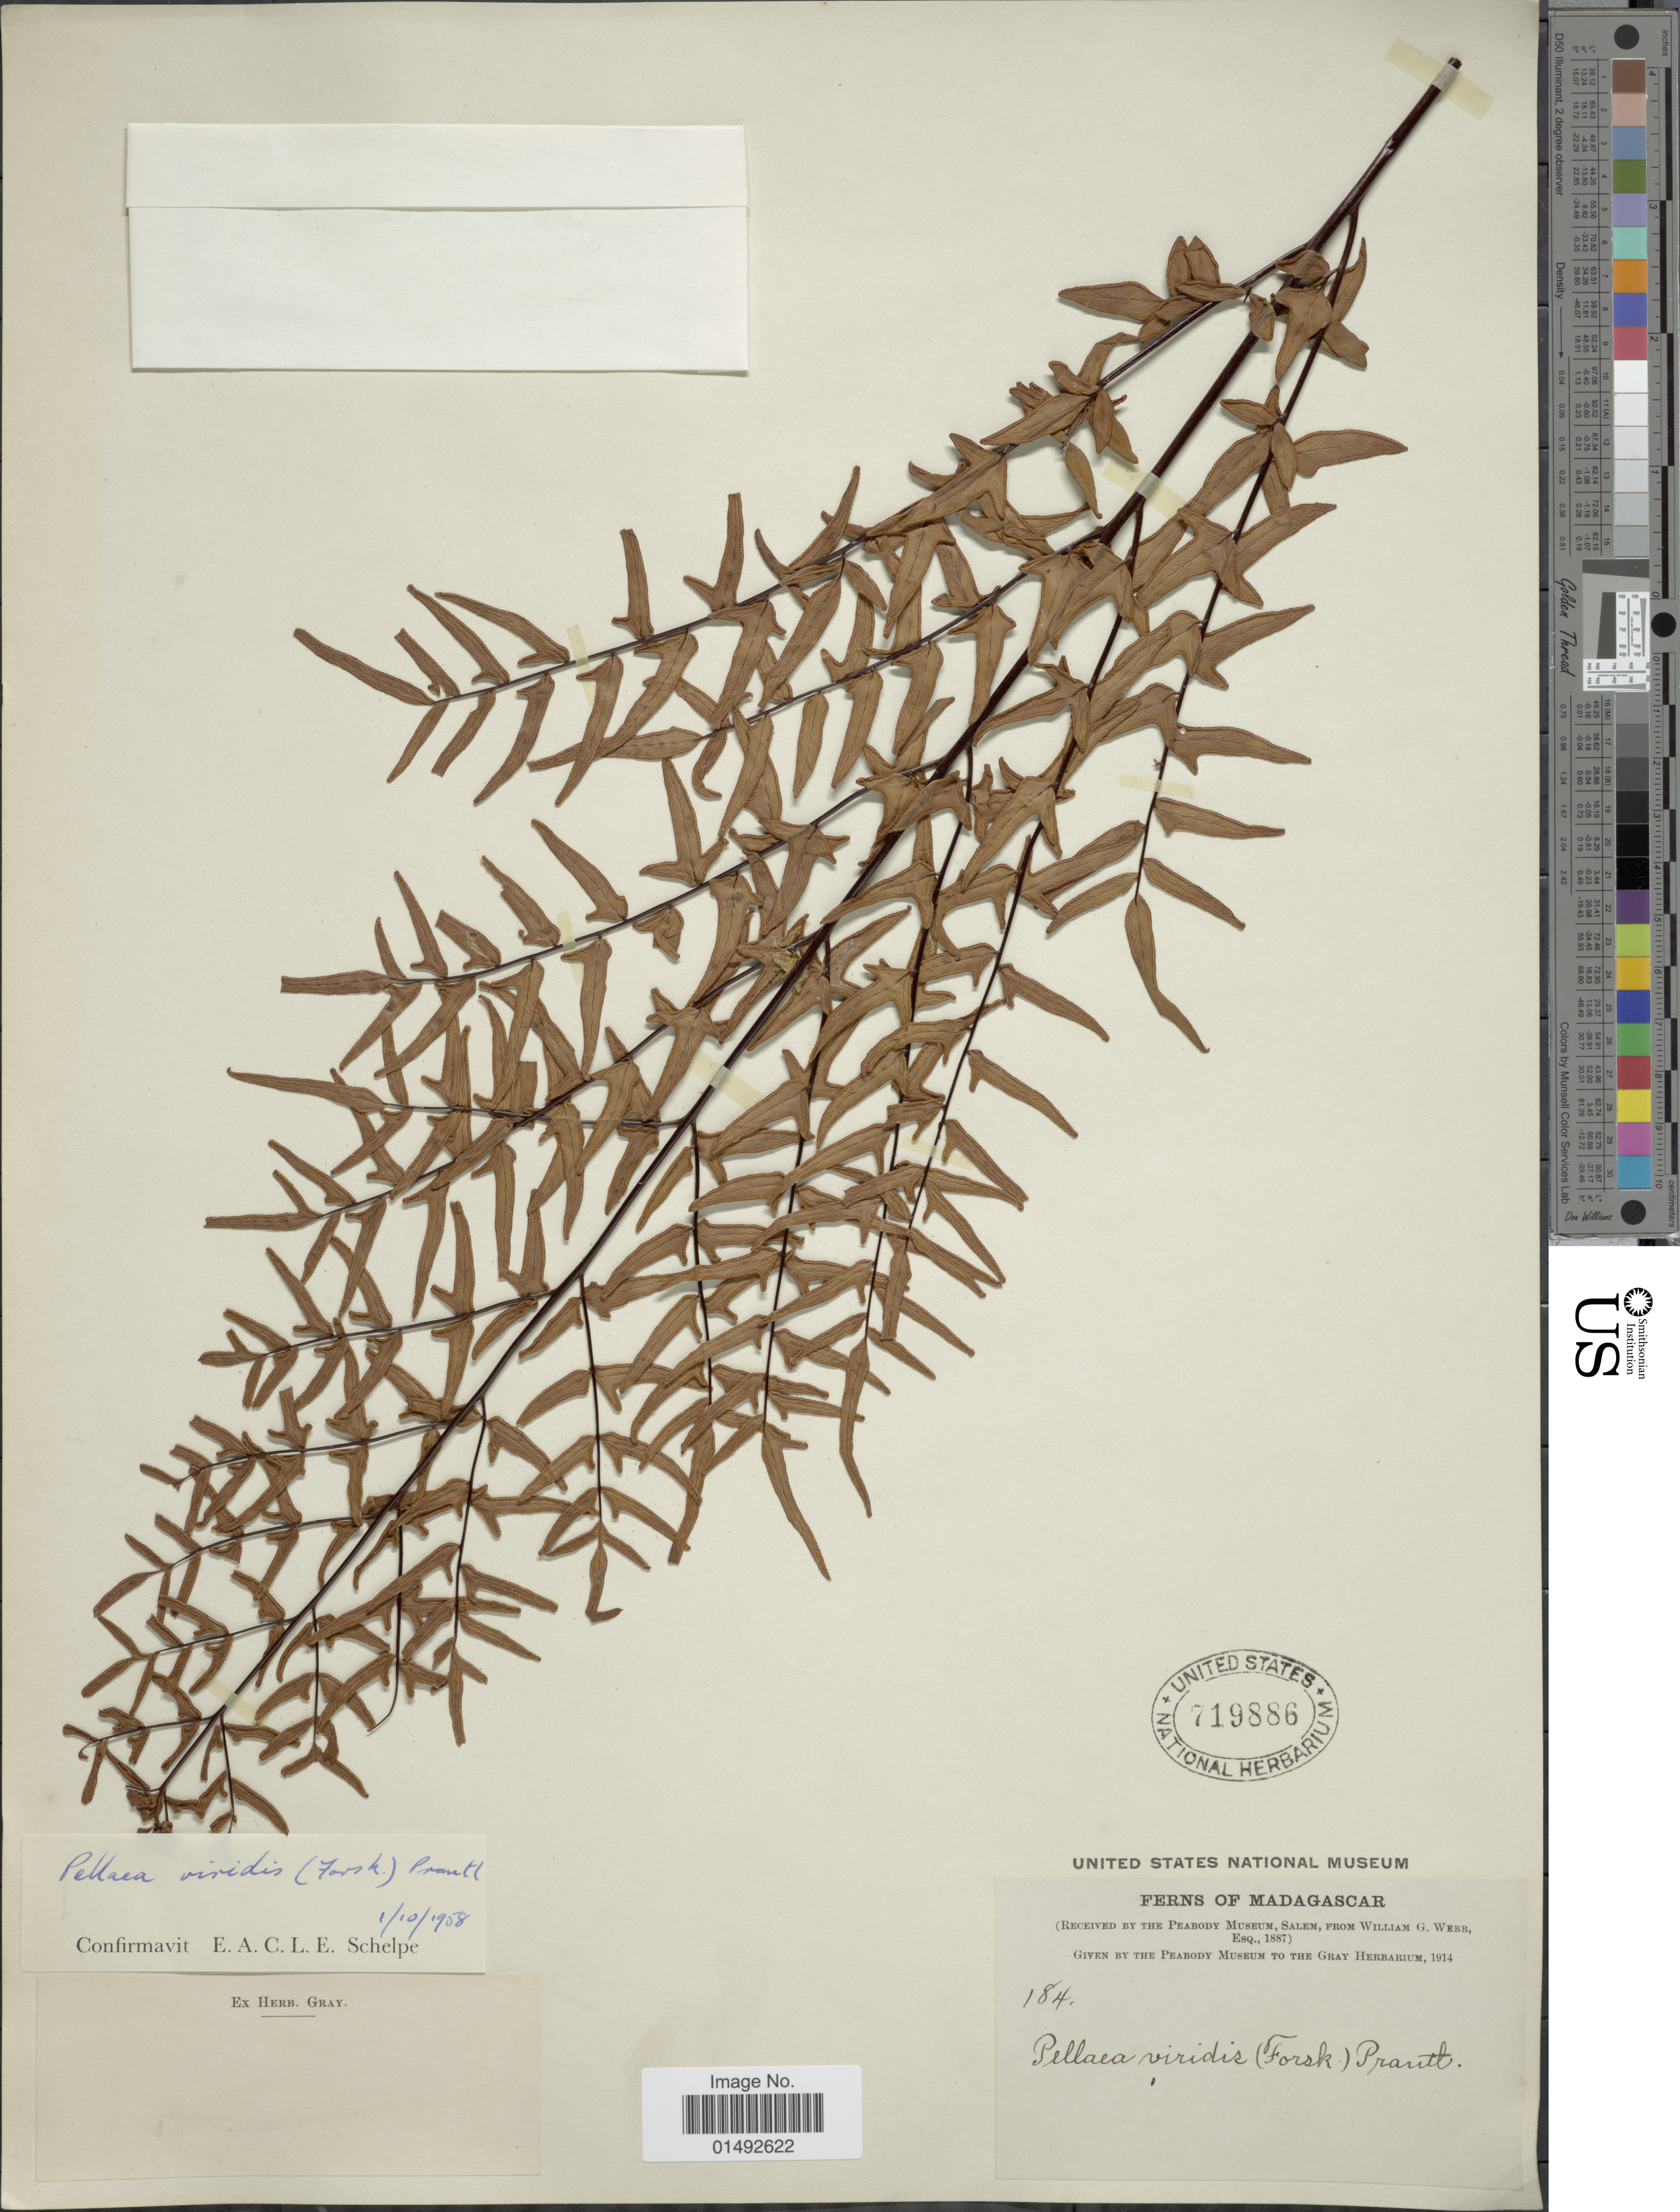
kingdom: Plantae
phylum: Tracheophyta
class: Polypodiopsida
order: Polypodiales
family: Pteridaceae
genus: Pellaea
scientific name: Pellaea viridis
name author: (Forssk.) Prantl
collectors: W. Webb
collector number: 184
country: Madagascar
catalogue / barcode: US 719886